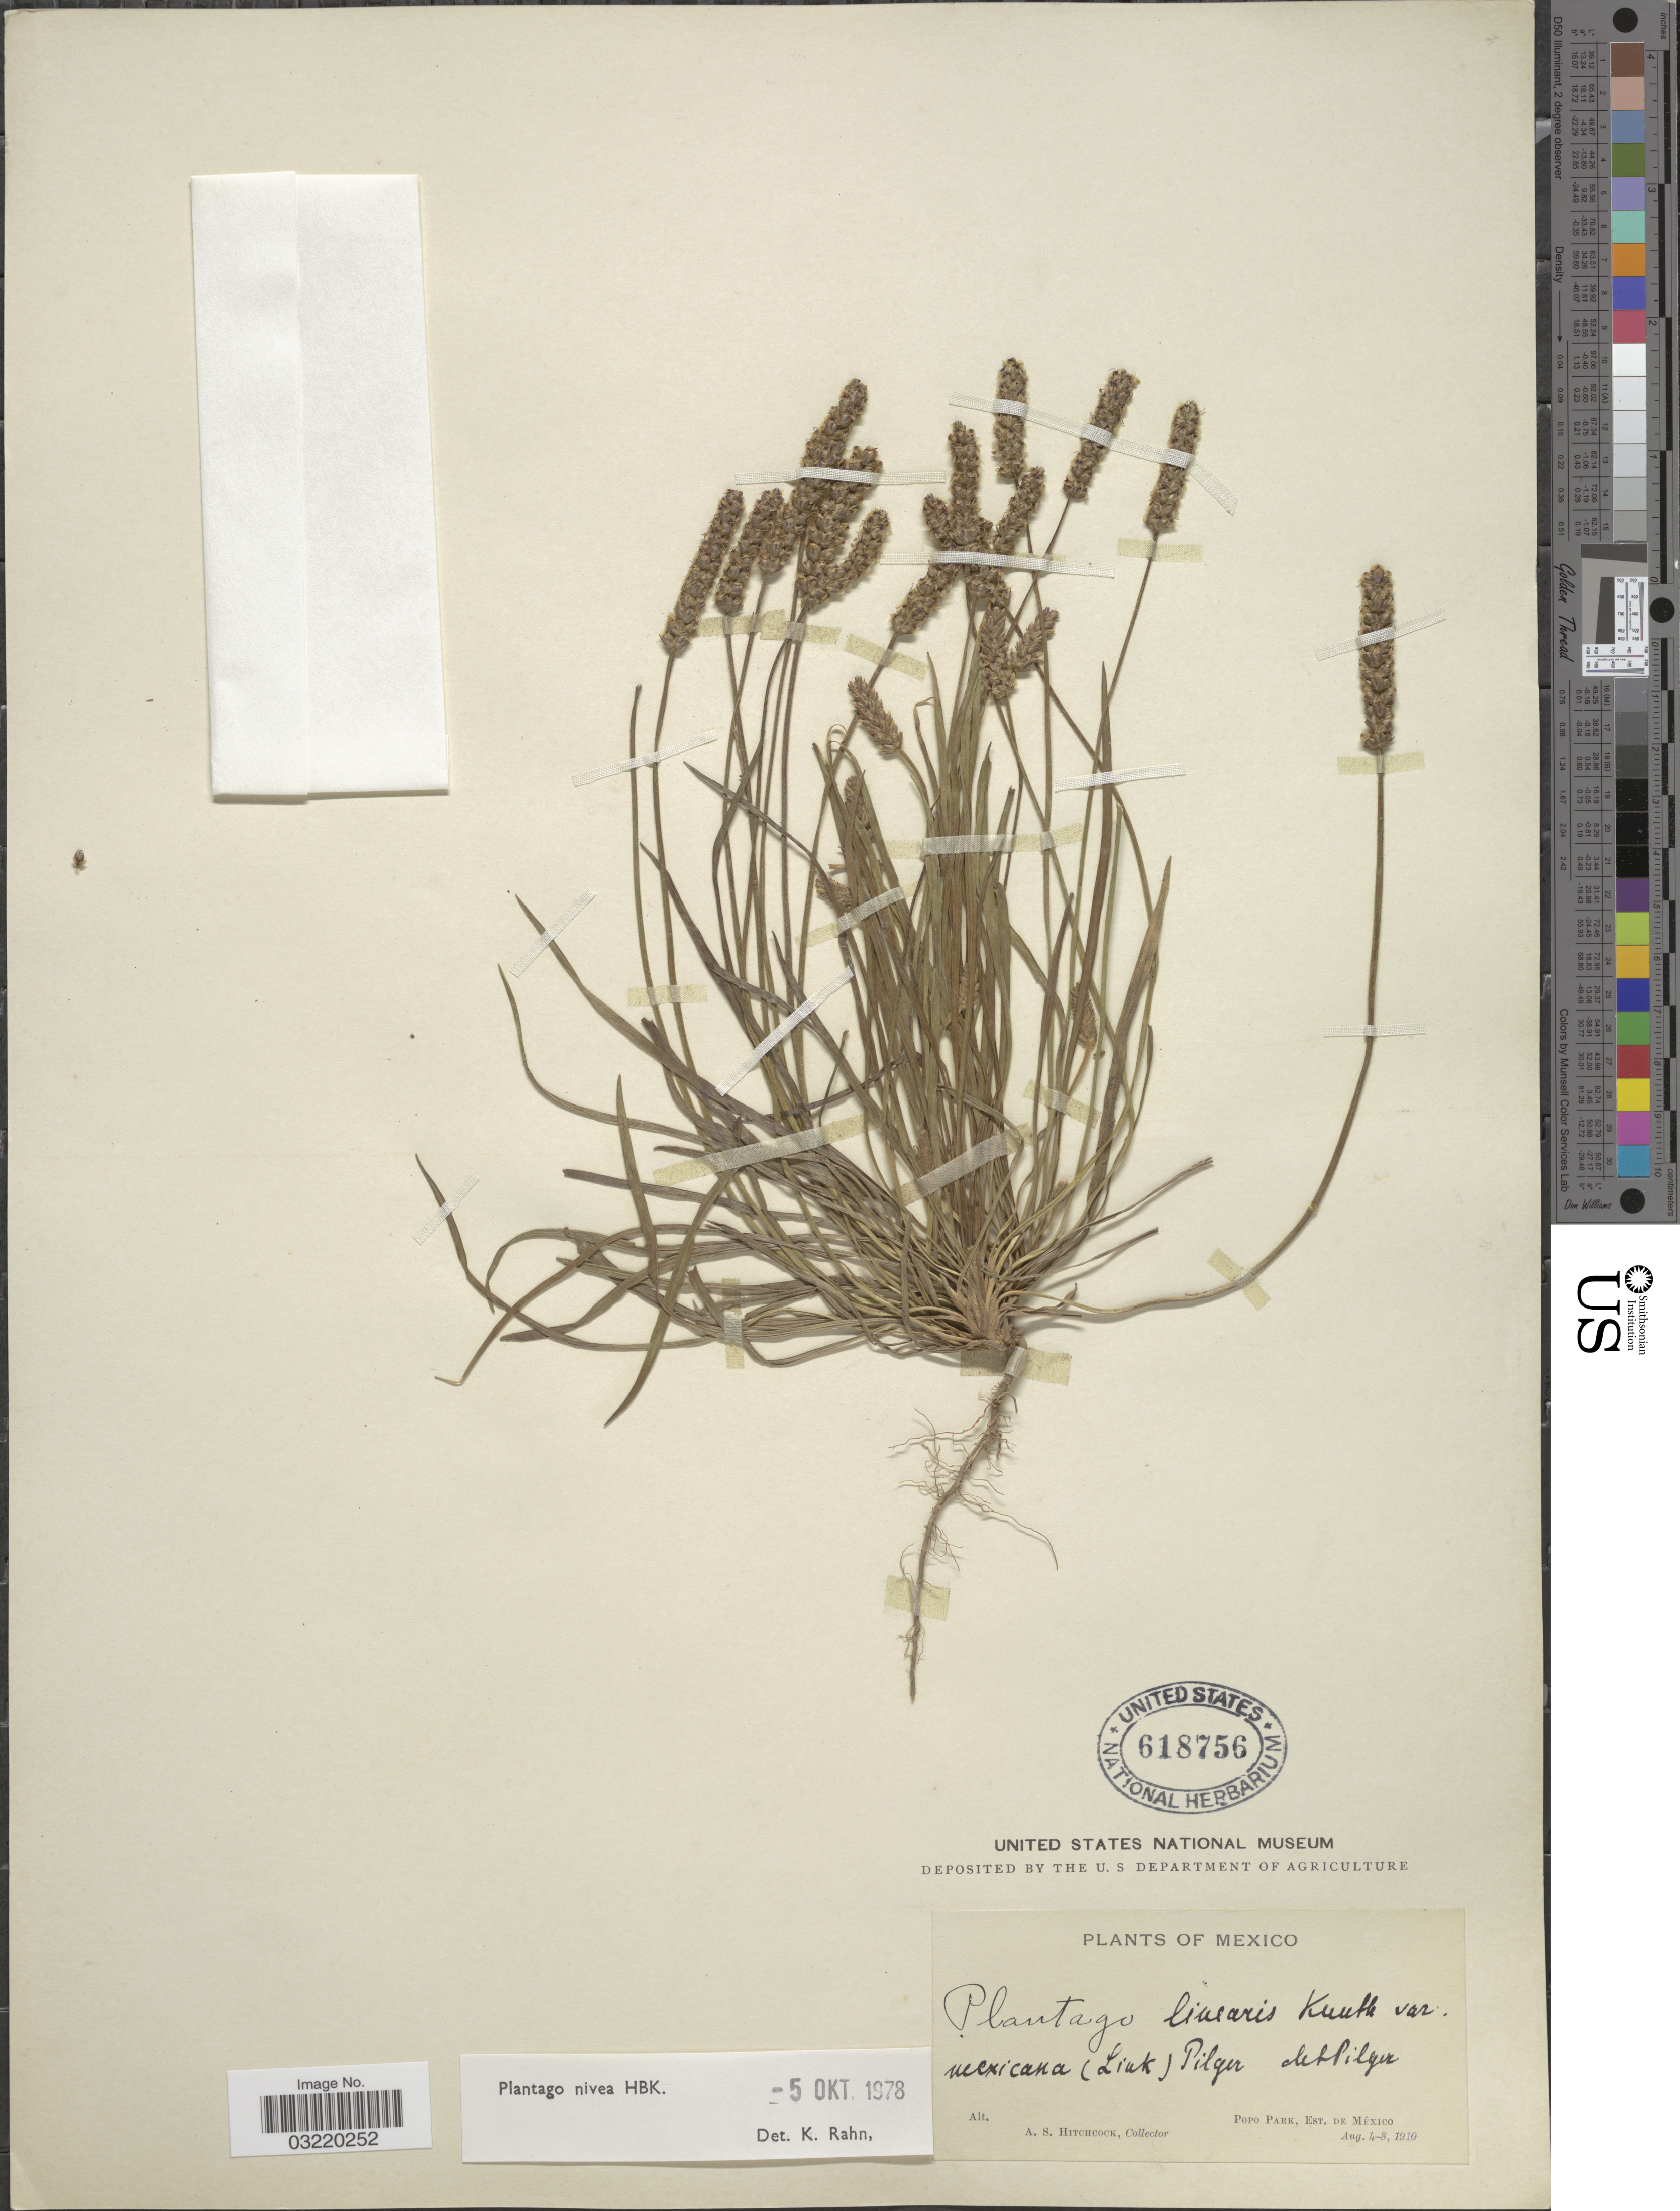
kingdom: Plantae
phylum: Tracheophyta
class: Magnoliopsida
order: Lamiales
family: Plantaginaceae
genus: Plantago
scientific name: Plantago nivea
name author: Kunth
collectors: A. S. Hitchcock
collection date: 1910-08-04/1910-08-08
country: Mexico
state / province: México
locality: Popo Park.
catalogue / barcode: US 618756